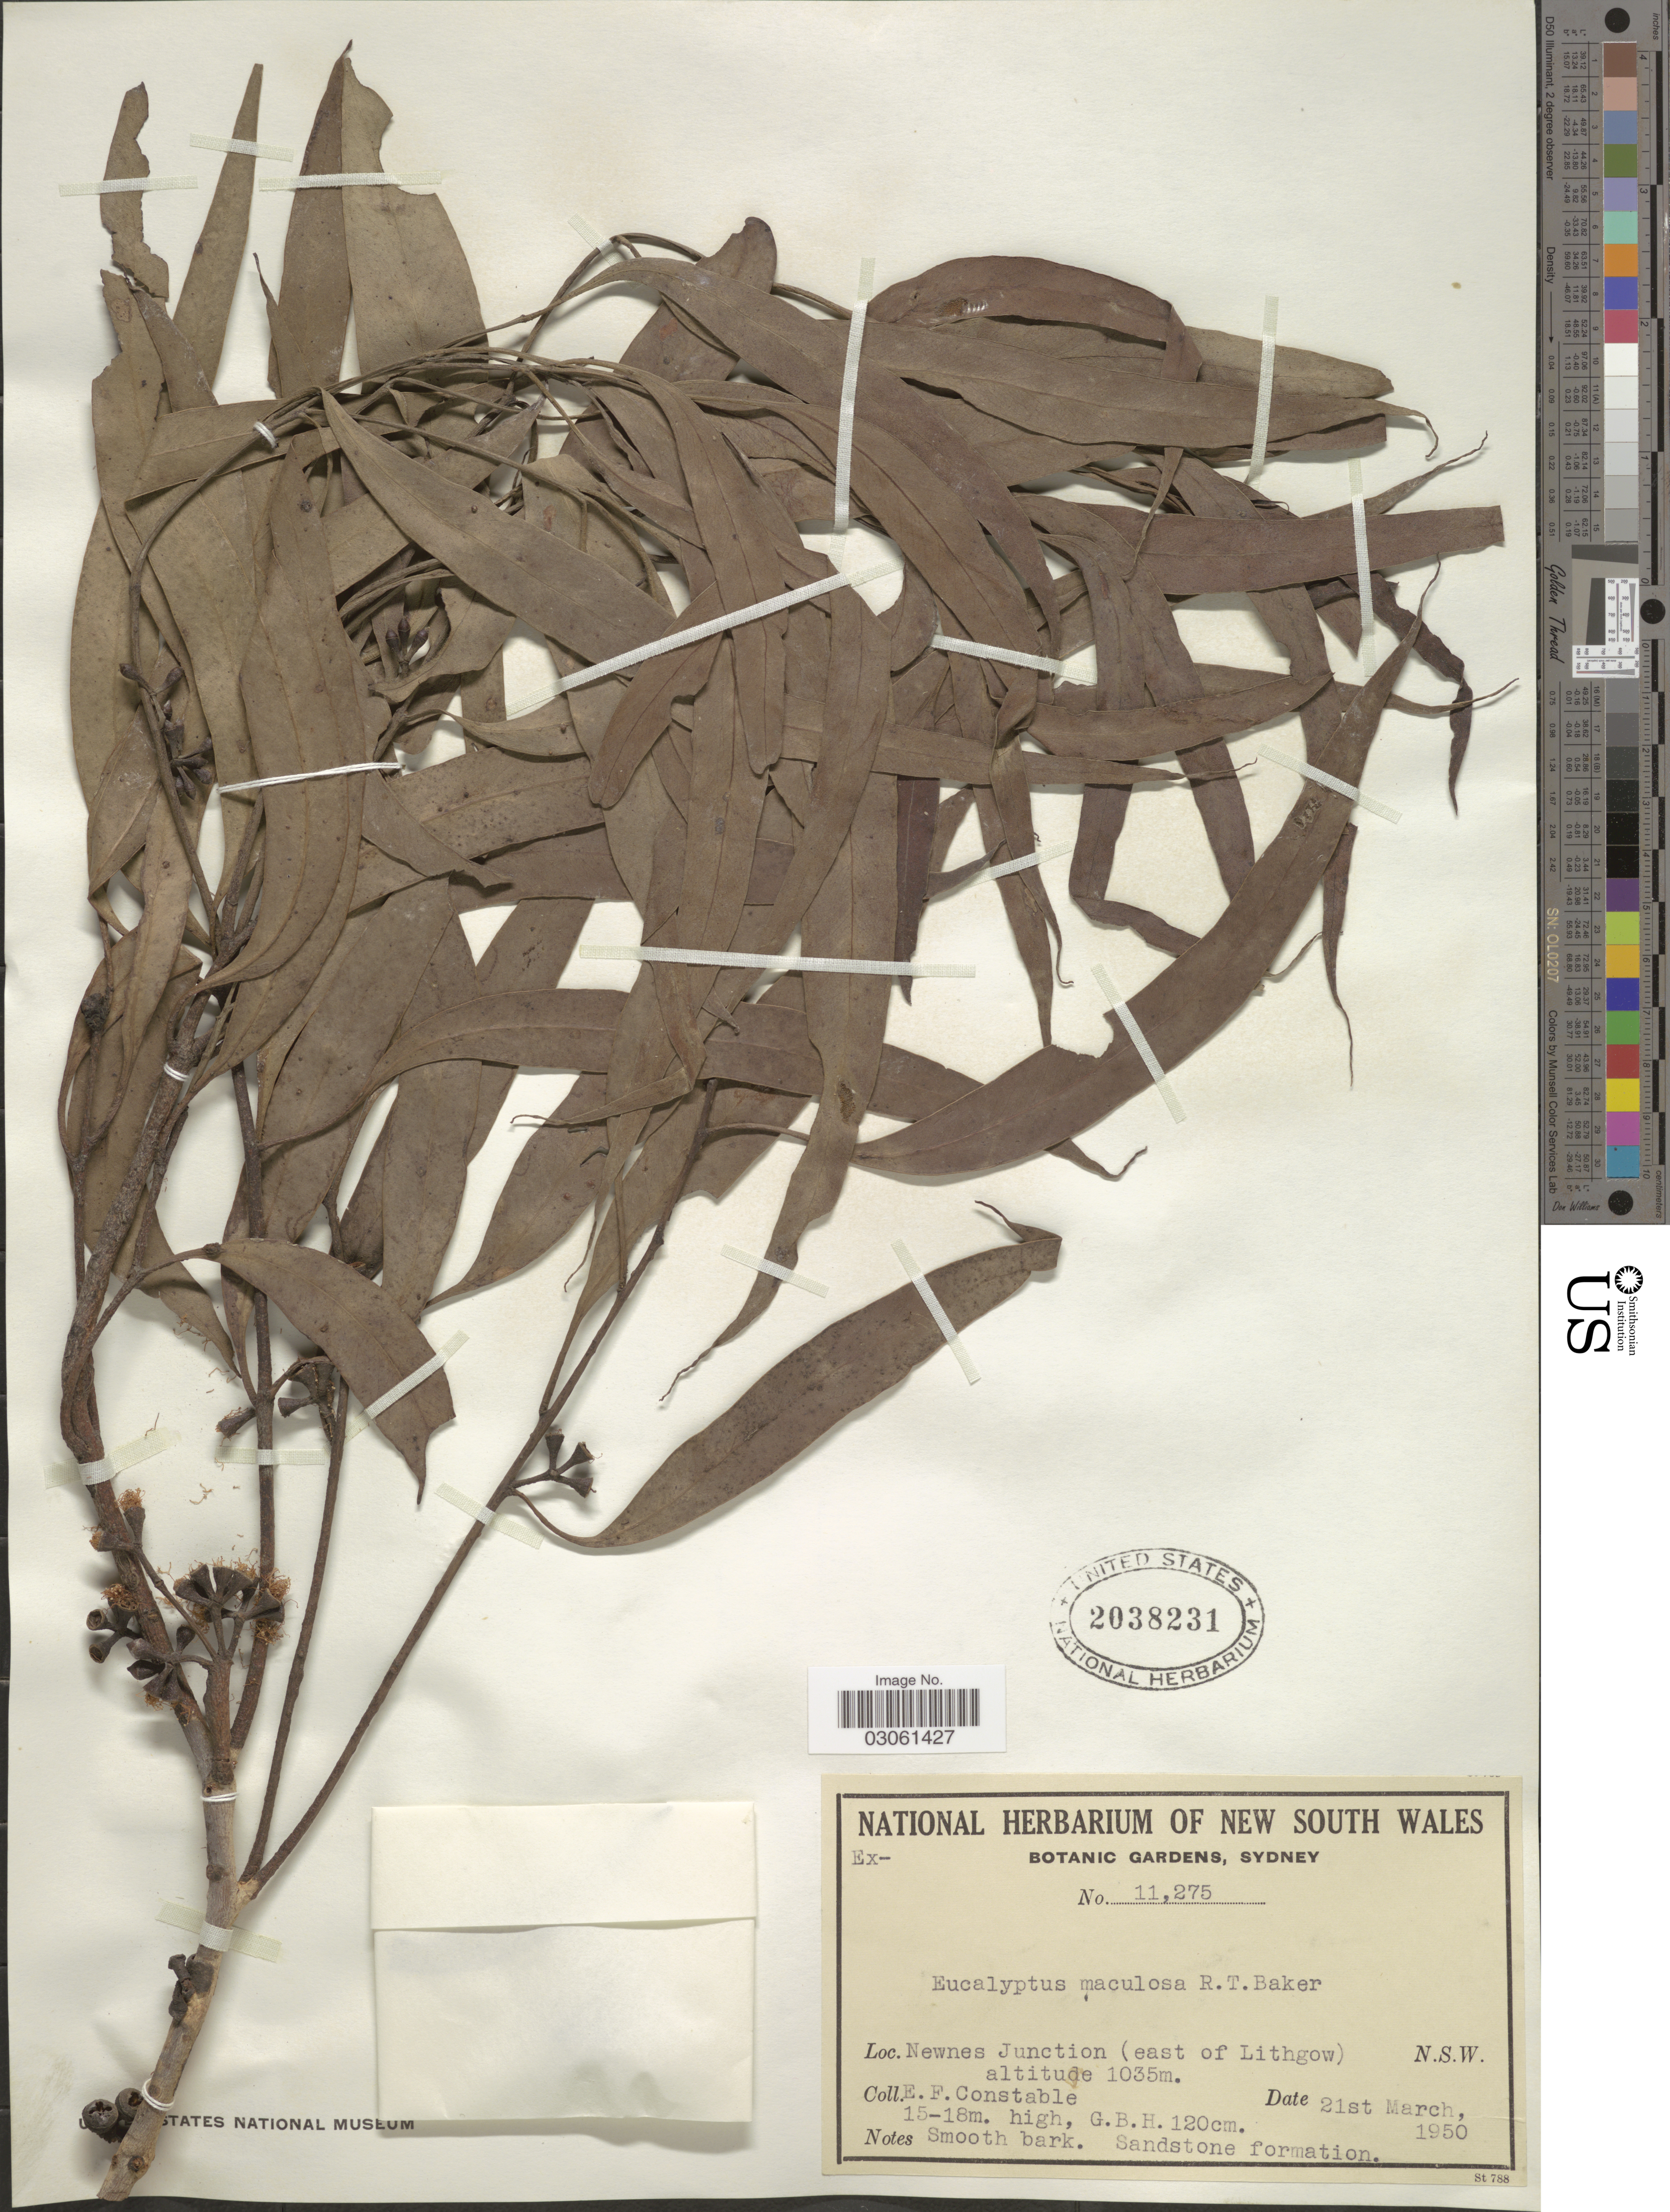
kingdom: Plantae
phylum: Tracheophyta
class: Magnoliopsida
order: Myrtales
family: Myrtaceae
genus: Eucalyptus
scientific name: Eucalyptus maculosa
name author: R.T. Baker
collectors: E. F. Constable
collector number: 11275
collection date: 1950-03-21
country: Australia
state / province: New South Wales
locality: Newnes Junction (east of Lithgow). N.S.W.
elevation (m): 1035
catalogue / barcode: US 2038231